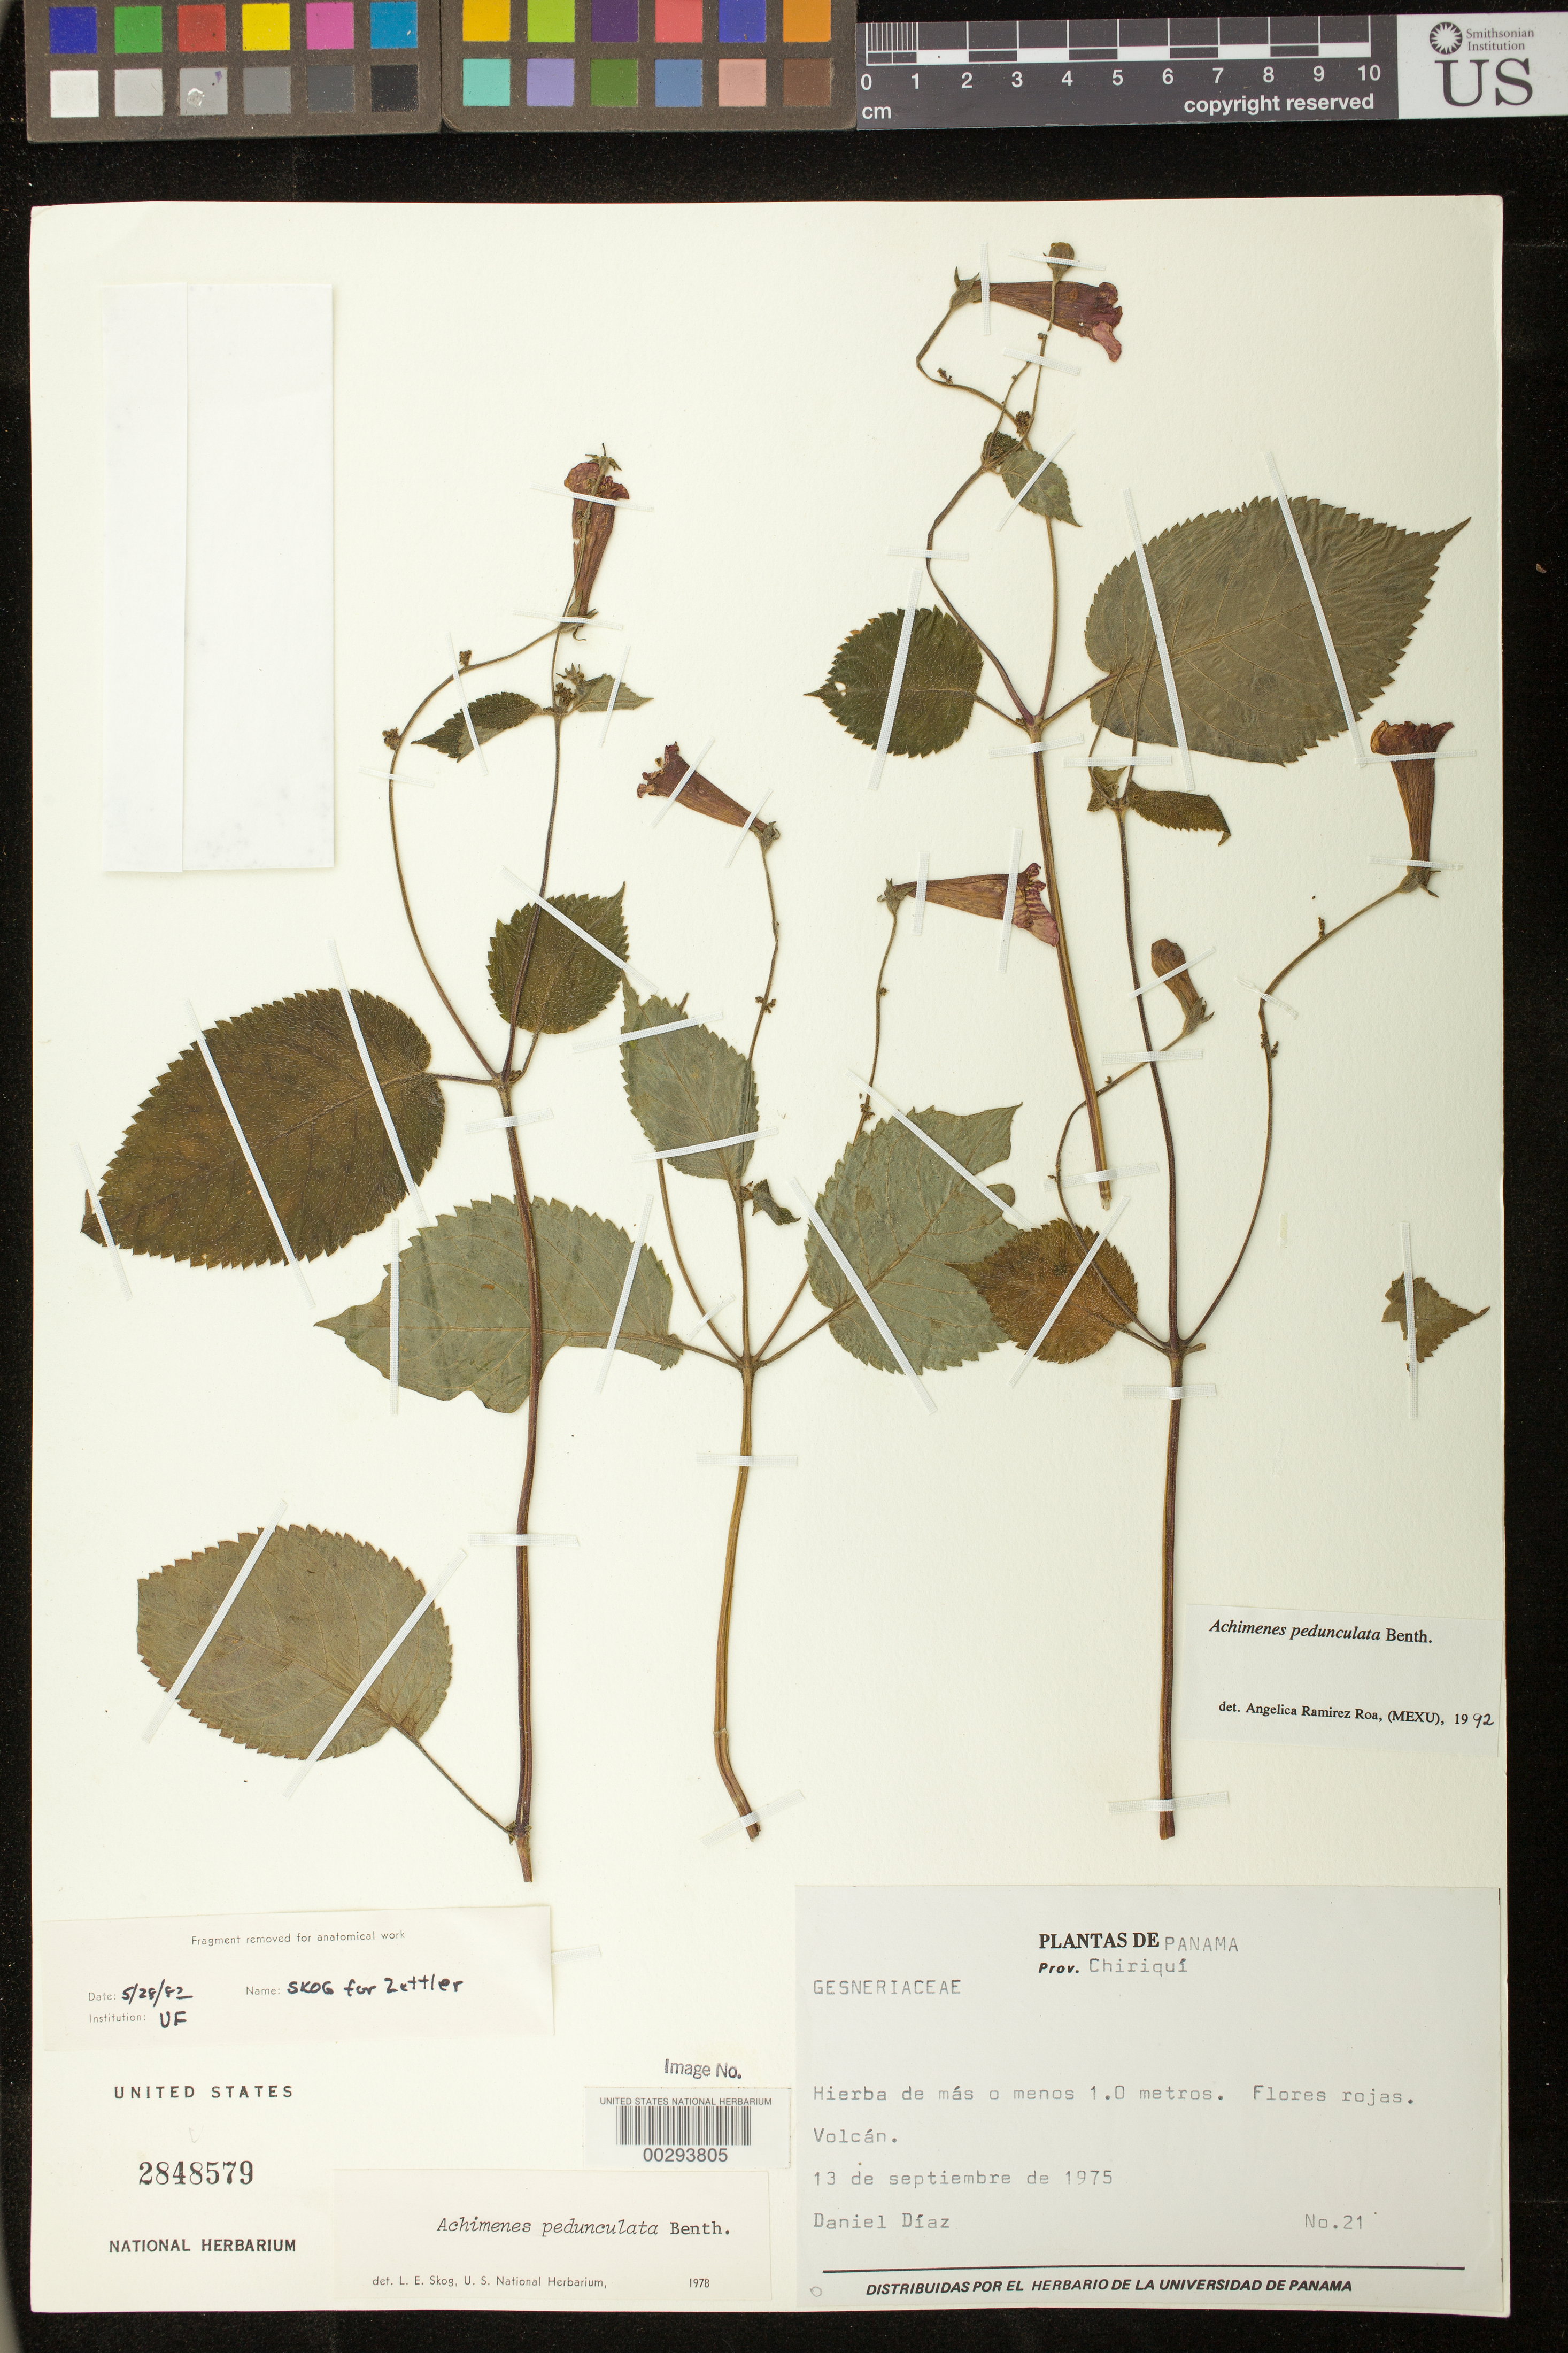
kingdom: Plantae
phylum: Tracheophyta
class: Magnoliopsida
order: Lamiales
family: Gesneriaceae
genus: Achimenes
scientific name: Achimenes pedunculata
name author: Benth.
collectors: D. Díaz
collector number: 21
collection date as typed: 13 Sep 1975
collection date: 1975-09-13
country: Panama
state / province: Chiriquí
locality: Volcan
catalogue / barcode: US 2848579